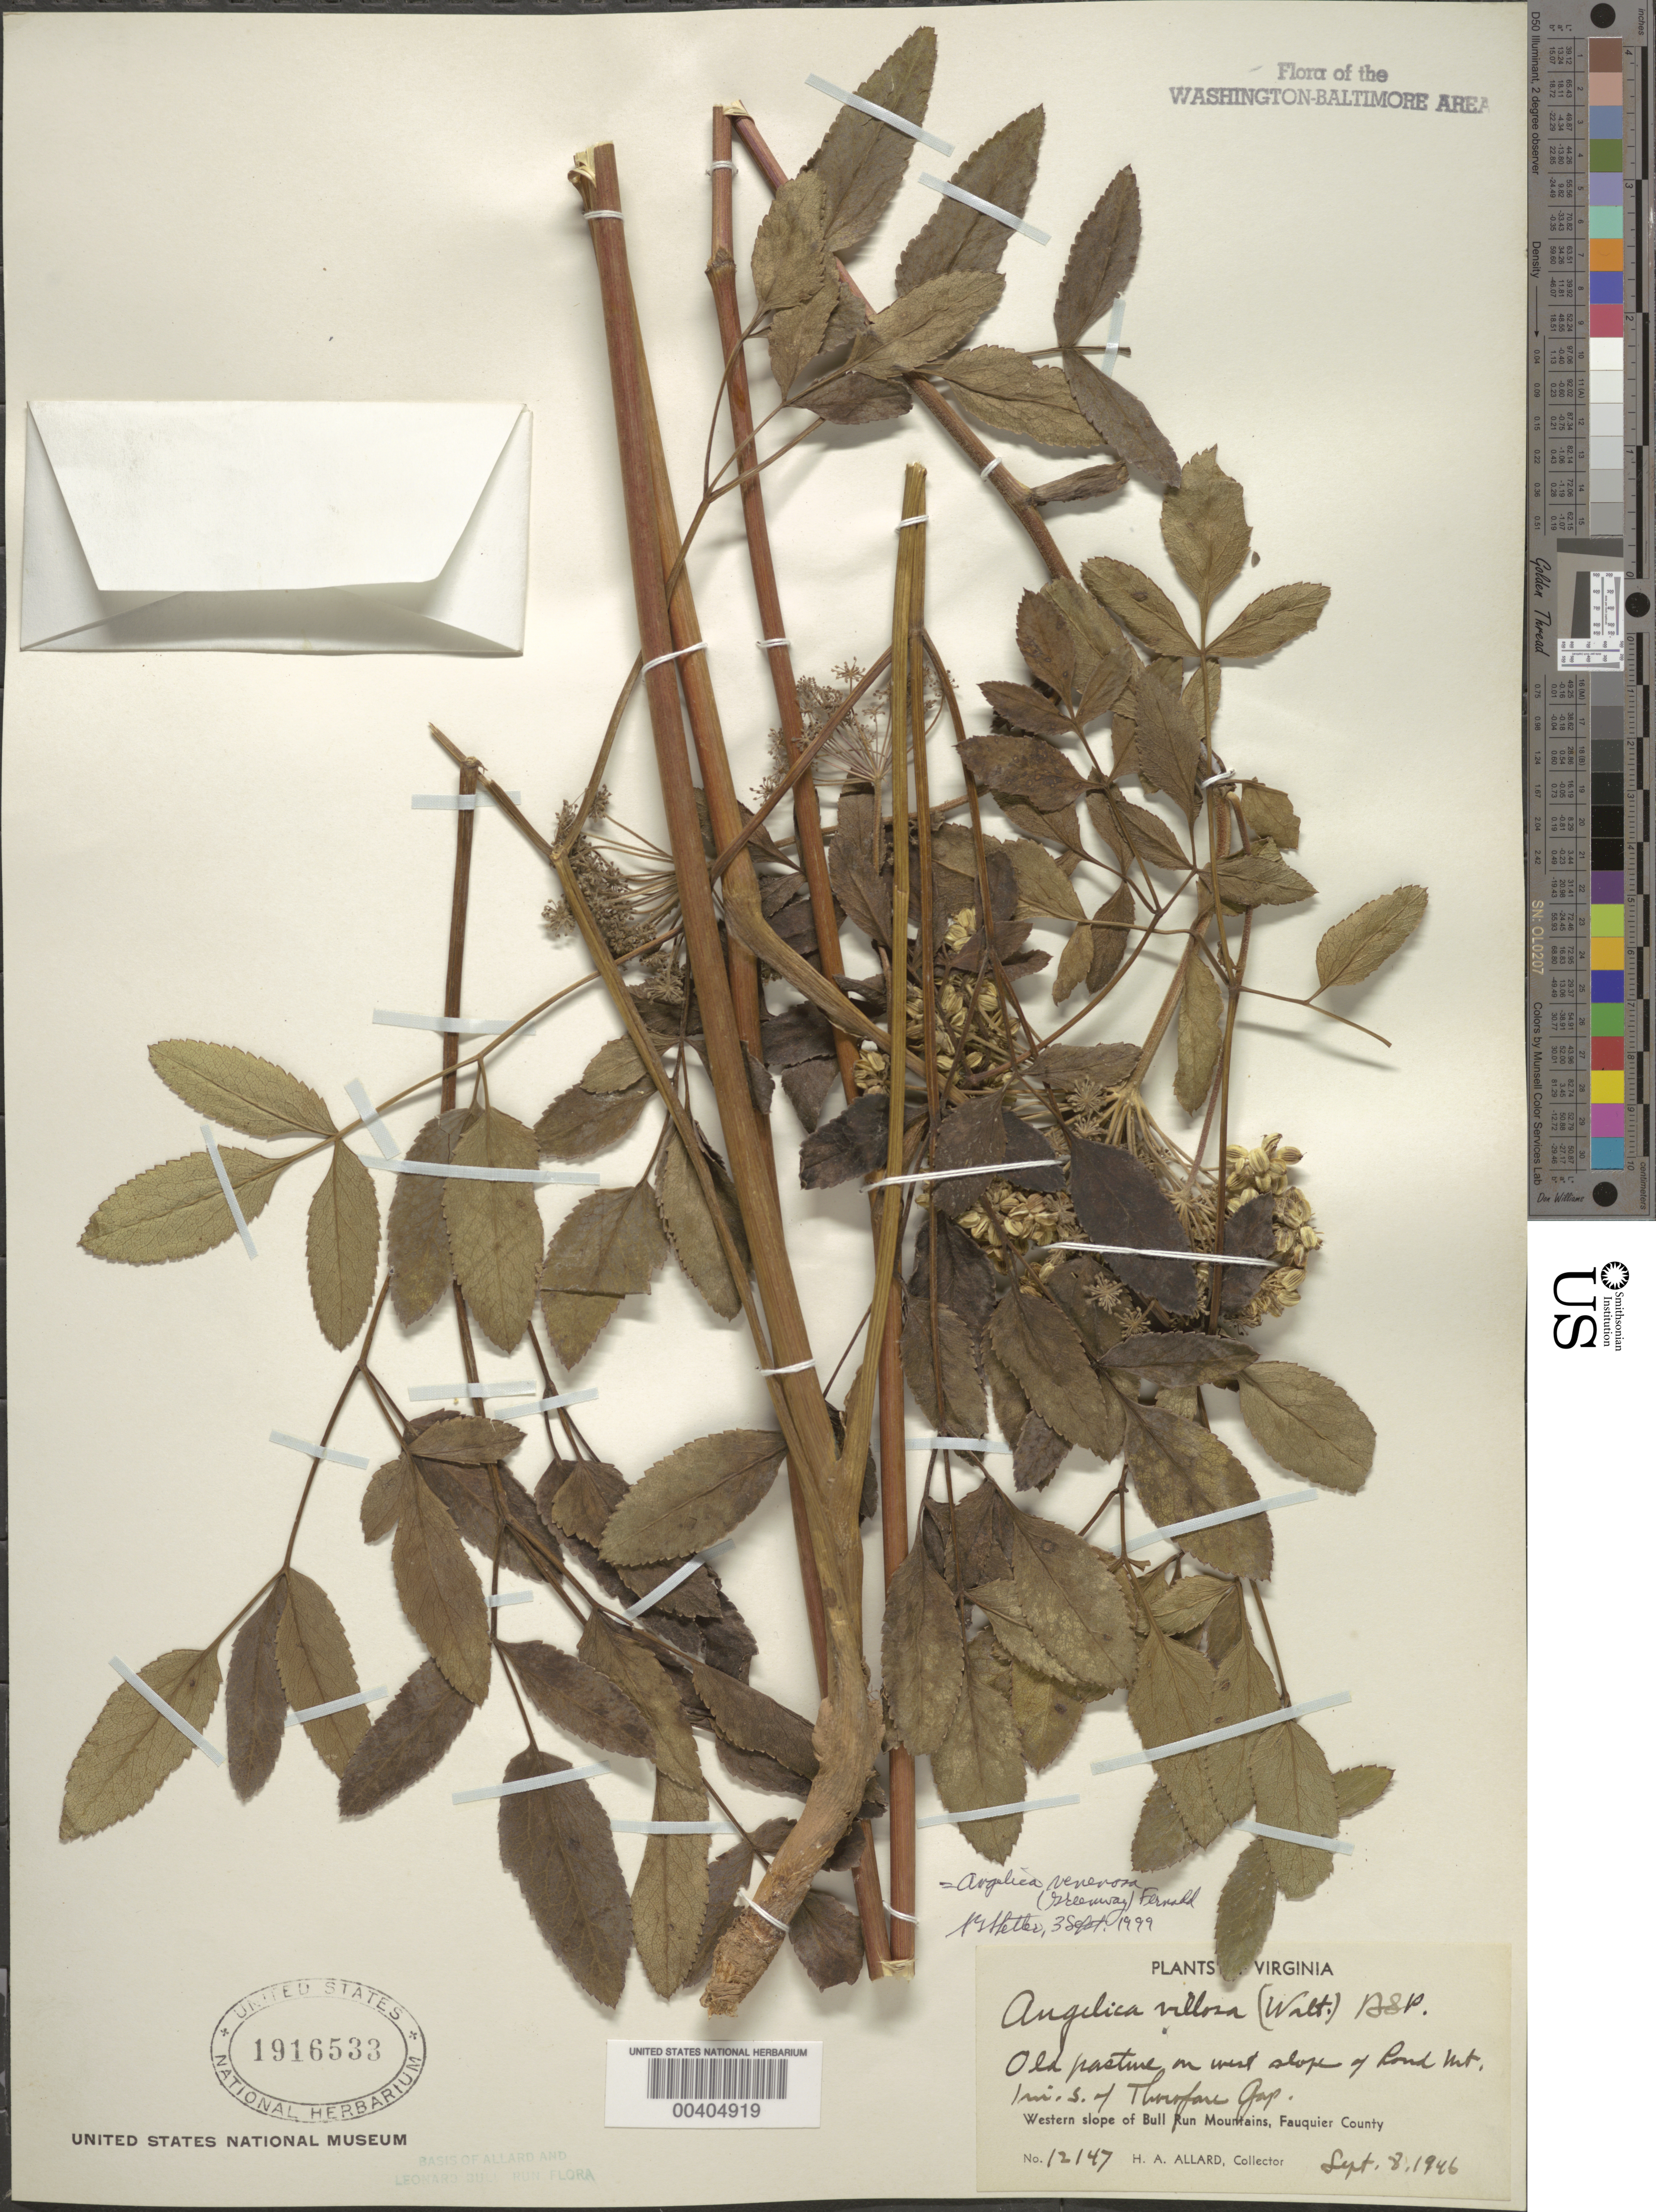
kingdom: Plantae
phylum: Tracheophyta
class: Magnoliopsida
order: Apiales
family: Apiaceae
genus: Angelica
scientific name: Angelica venenosa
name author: (Greenway) Fernald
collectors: H. A. Allard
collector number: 12147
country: United States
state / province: Virginia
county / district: Fauquier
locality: South of Thorofare Gap, Pond Mt.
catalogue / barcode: US 1916533